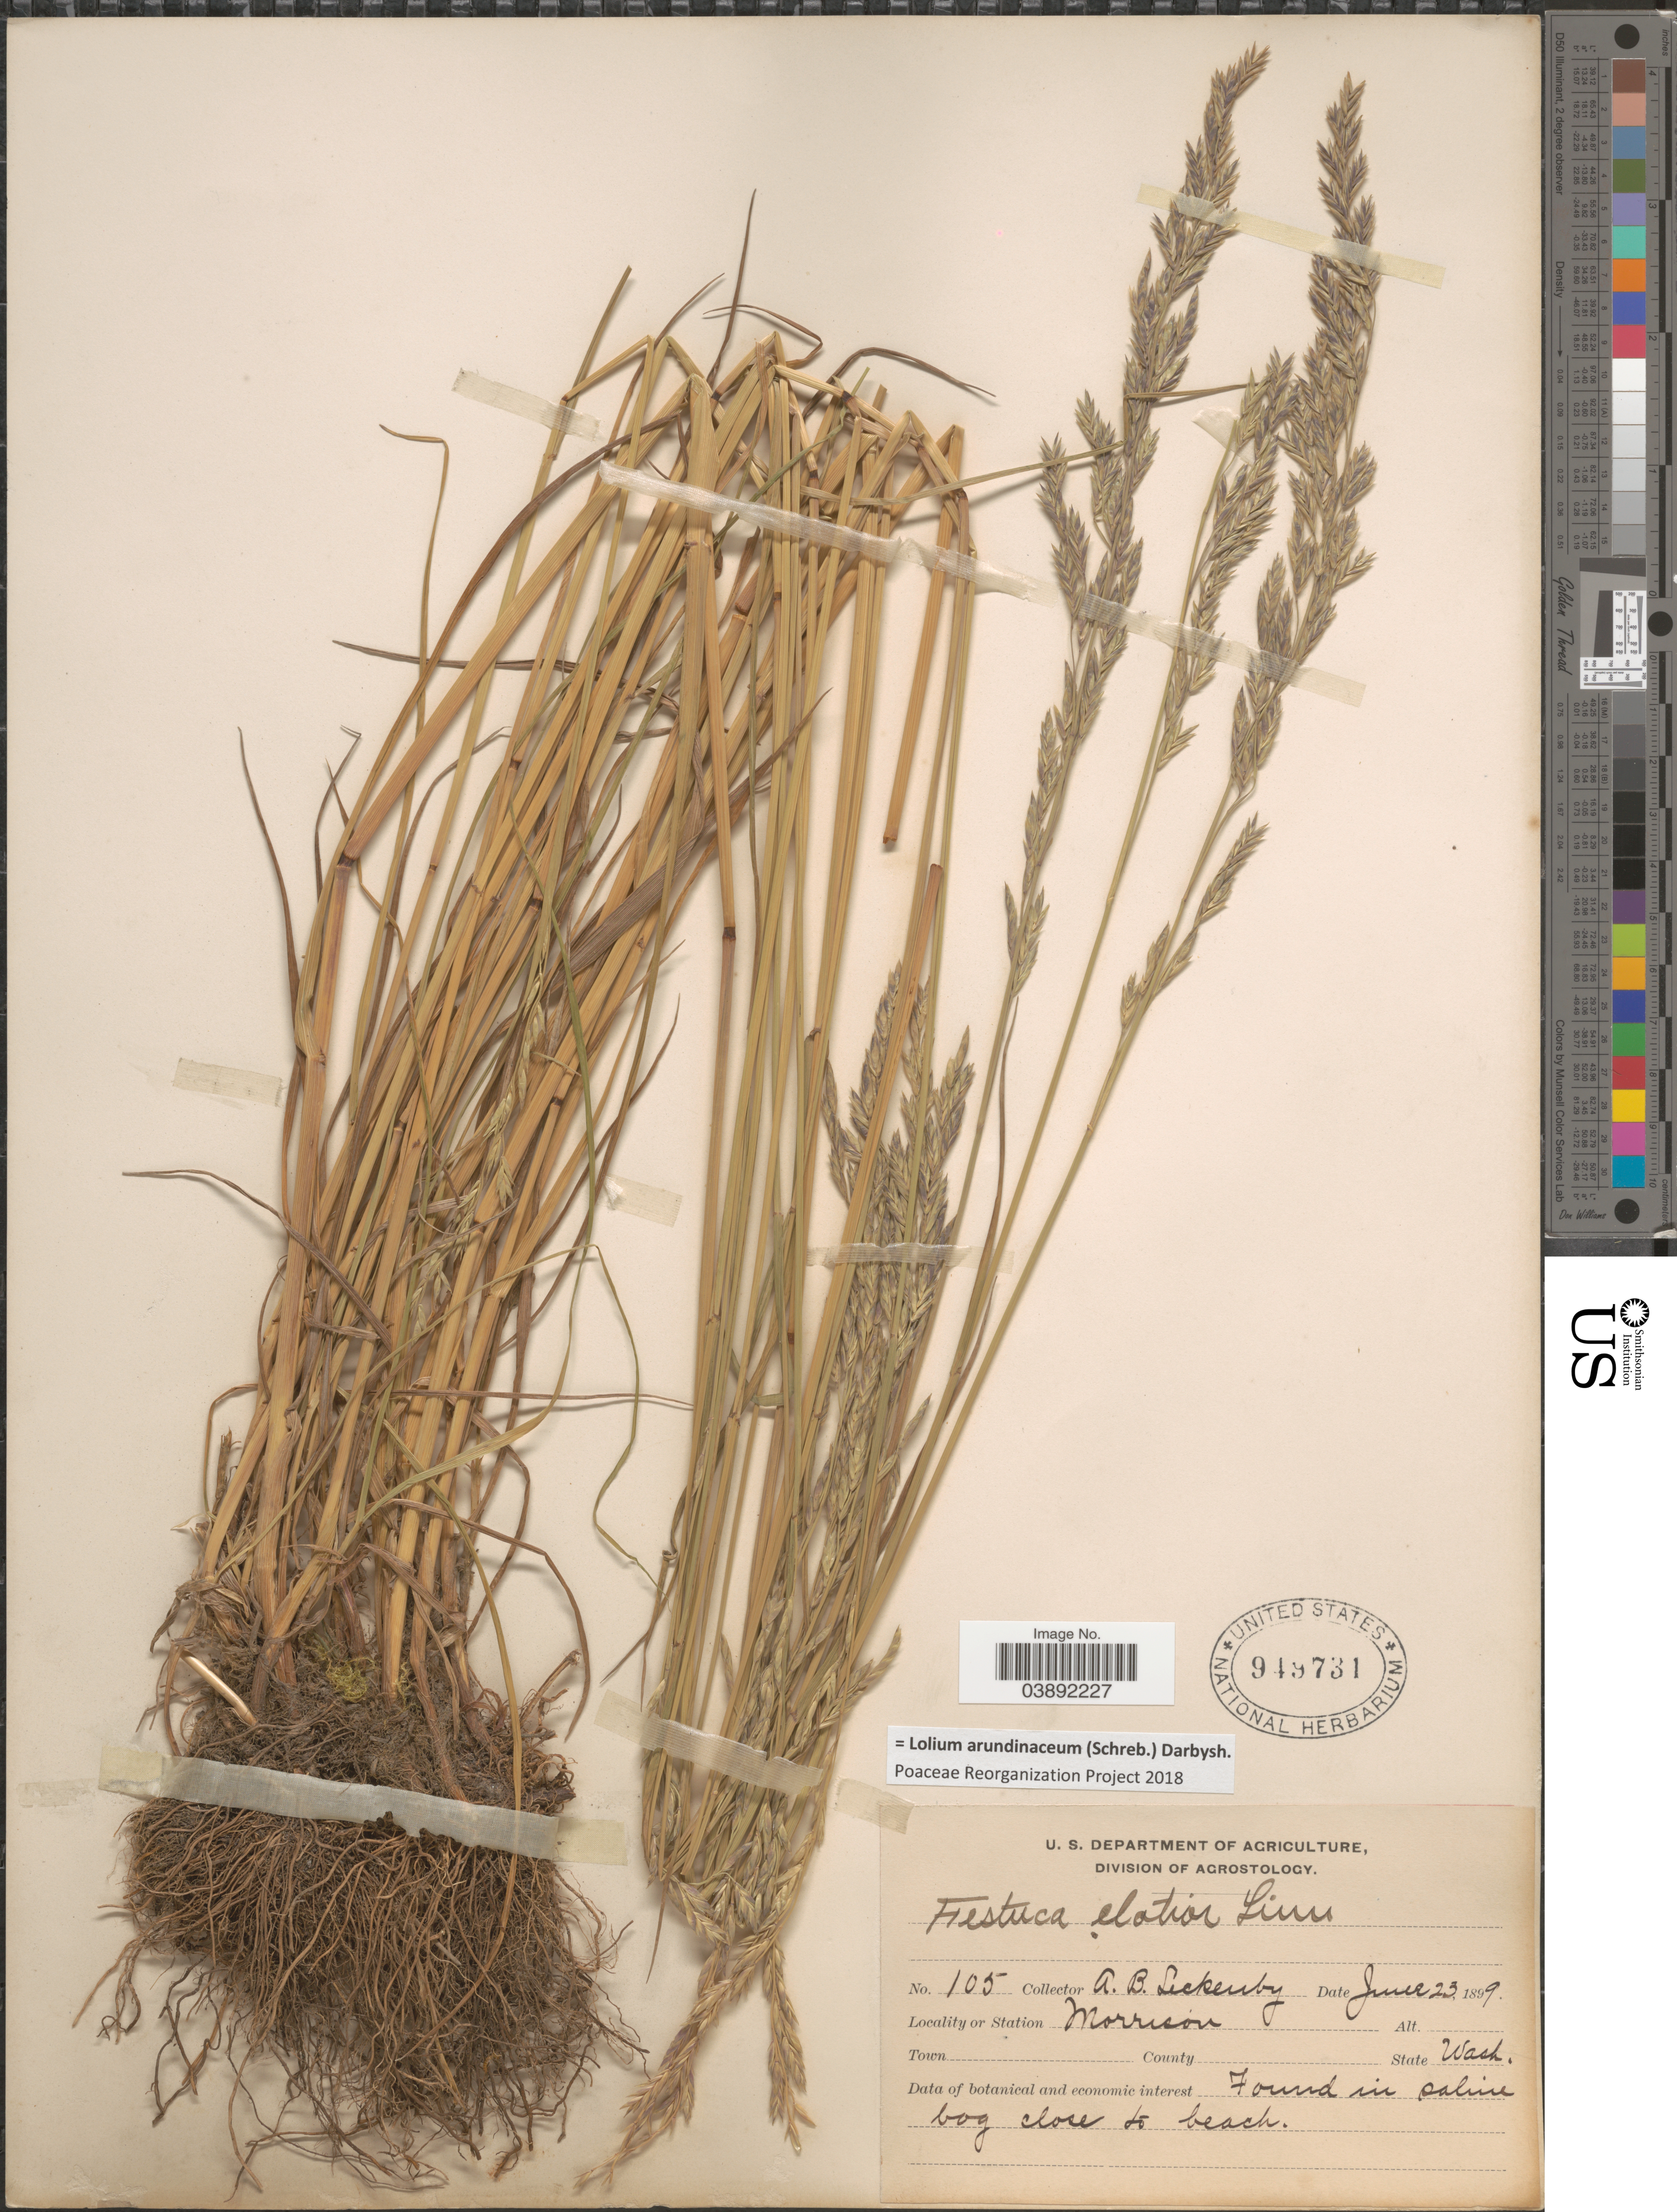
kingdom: Plantae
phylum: Tracheophyta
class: Liliopsida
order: Poales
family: Poaceae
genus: Lolium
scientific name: Lolium arundinaceum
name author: (Schreb.) Darbysh.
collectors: A. Leckenby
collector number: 105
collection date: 1899-06-23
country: United States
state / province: Washington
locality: Station Morrison. In saline bog close to beach.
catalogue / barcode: US 949731